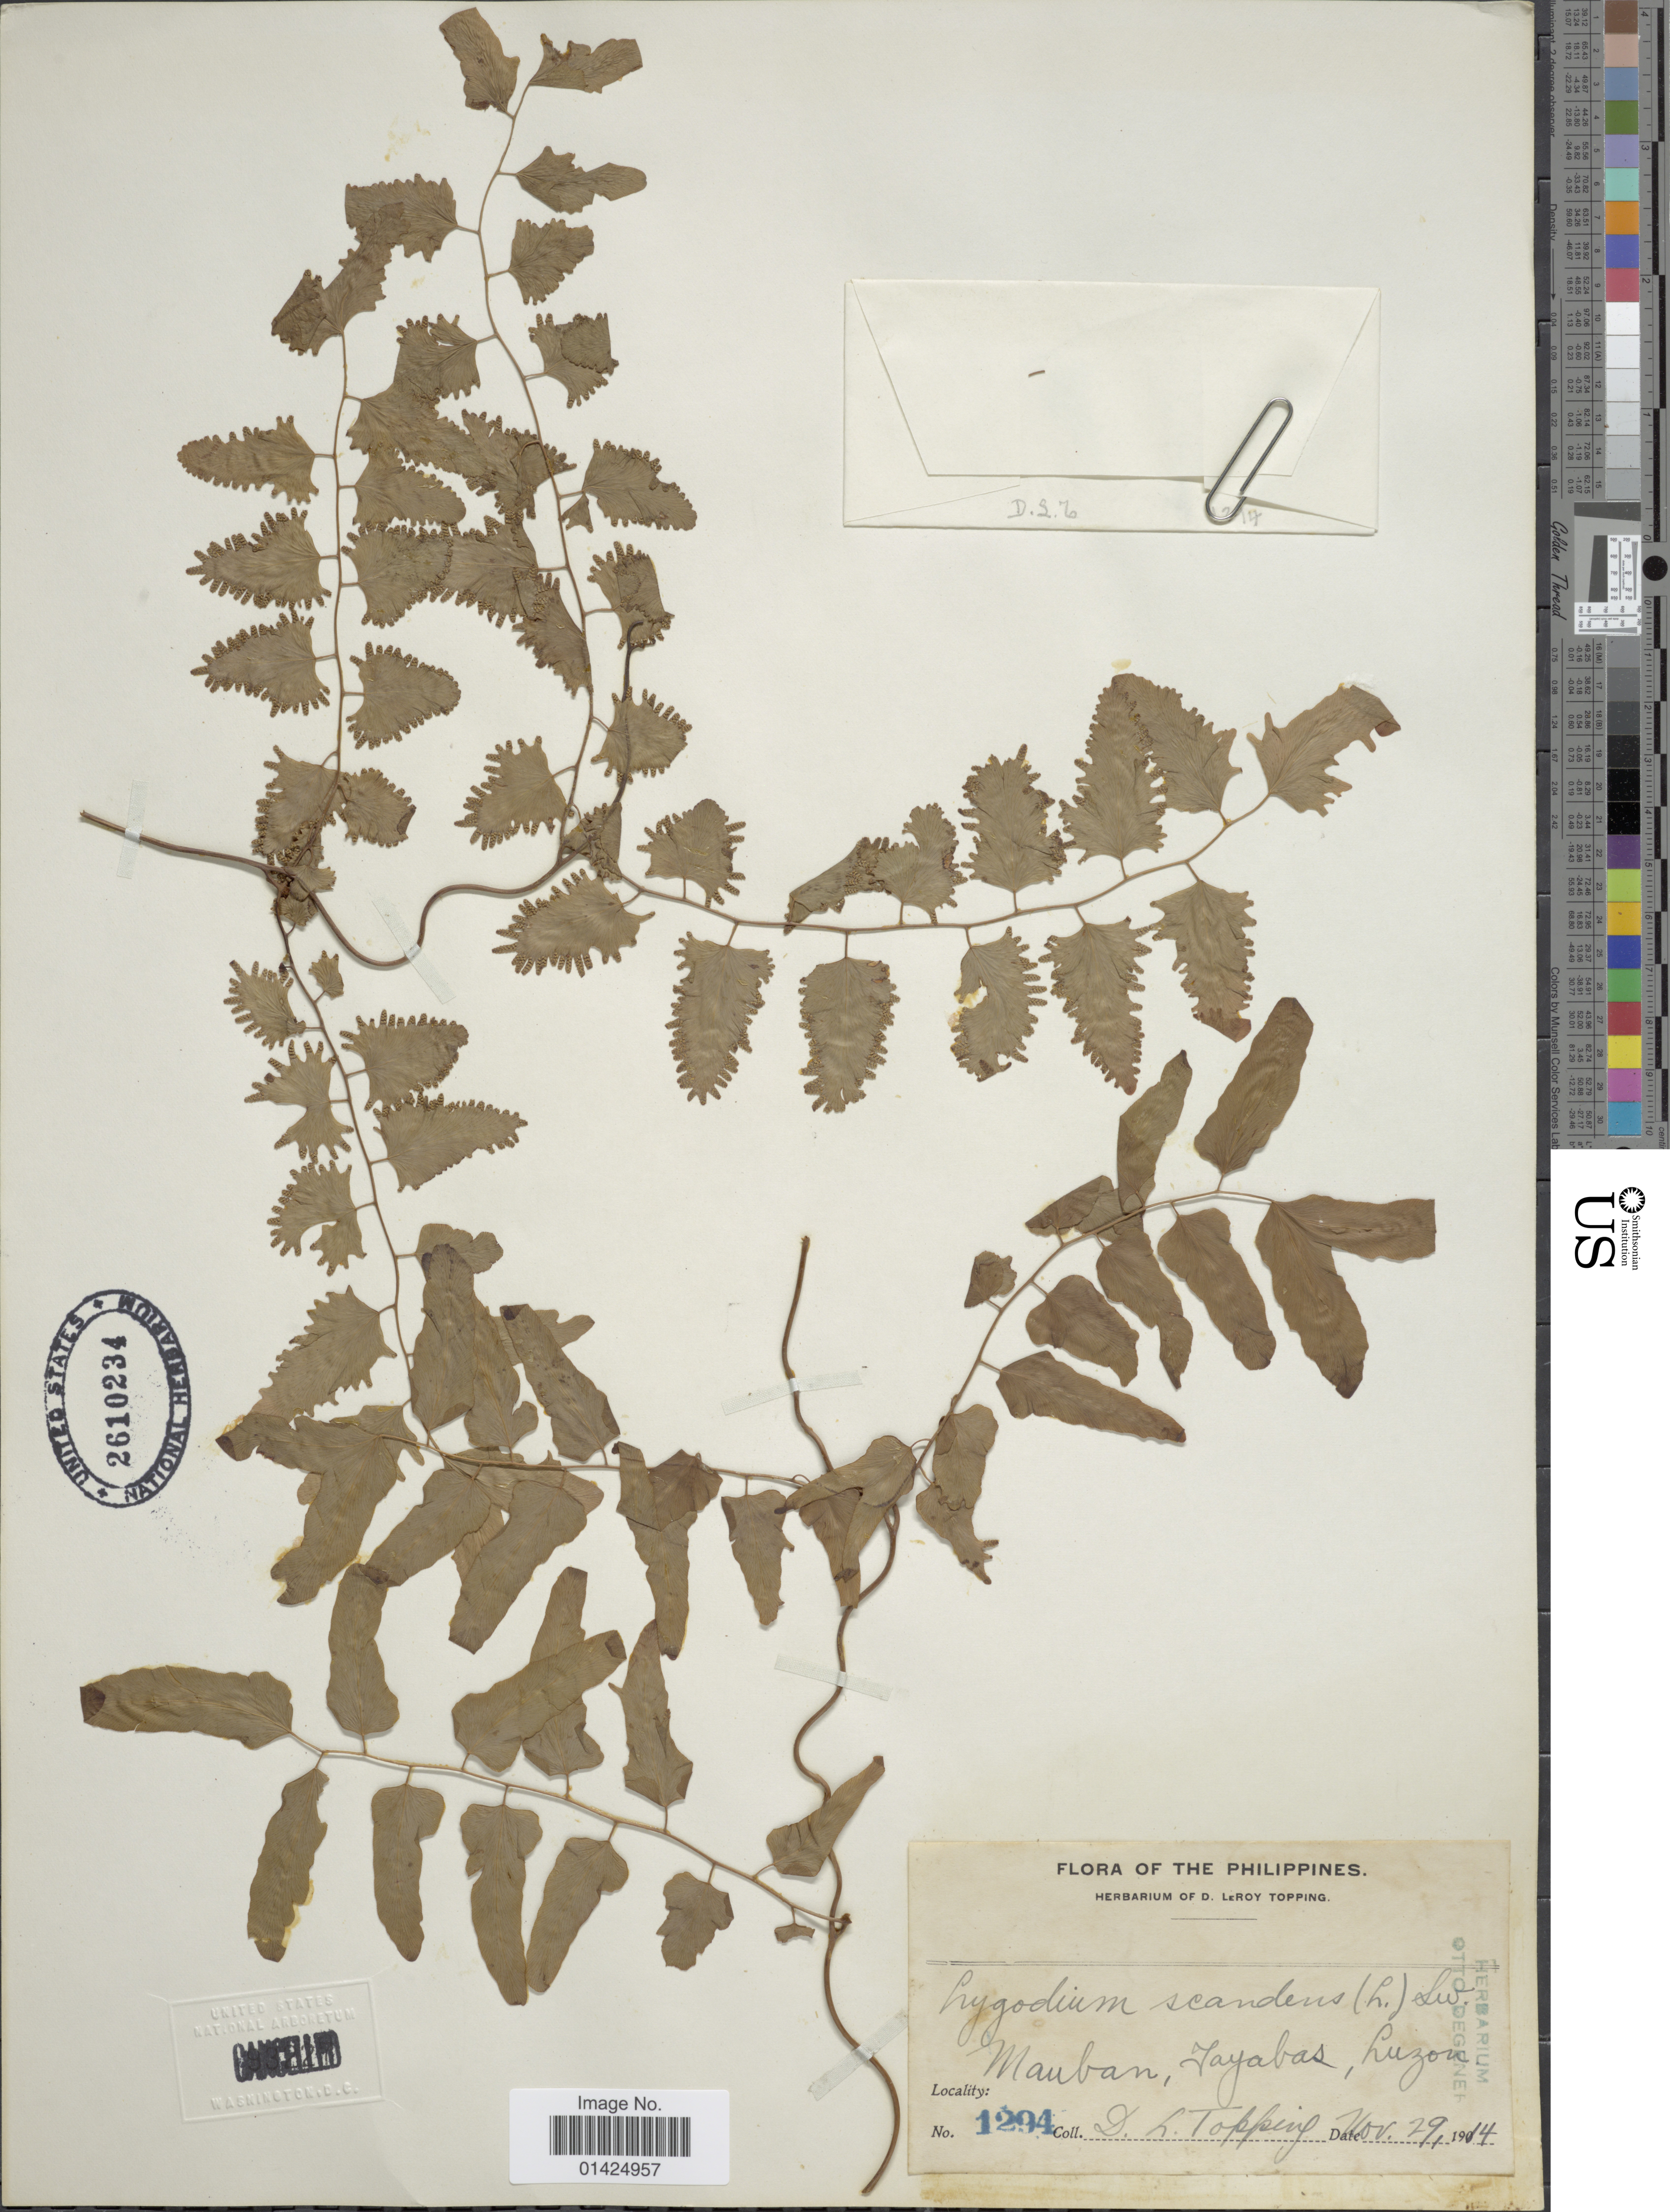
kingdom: Plantae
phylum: Tracheophyta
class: Polypodiopsida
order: Schizaeales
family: Lygodiaceae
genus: Lygodium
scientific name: Lygodium microphyllum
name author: (Cav.) R. Br.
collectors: D. L. Topping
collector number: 1294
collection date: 1914-11-29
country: Philippines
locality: Mauban, Tayabas, Luzon.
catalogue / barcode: US 2610234